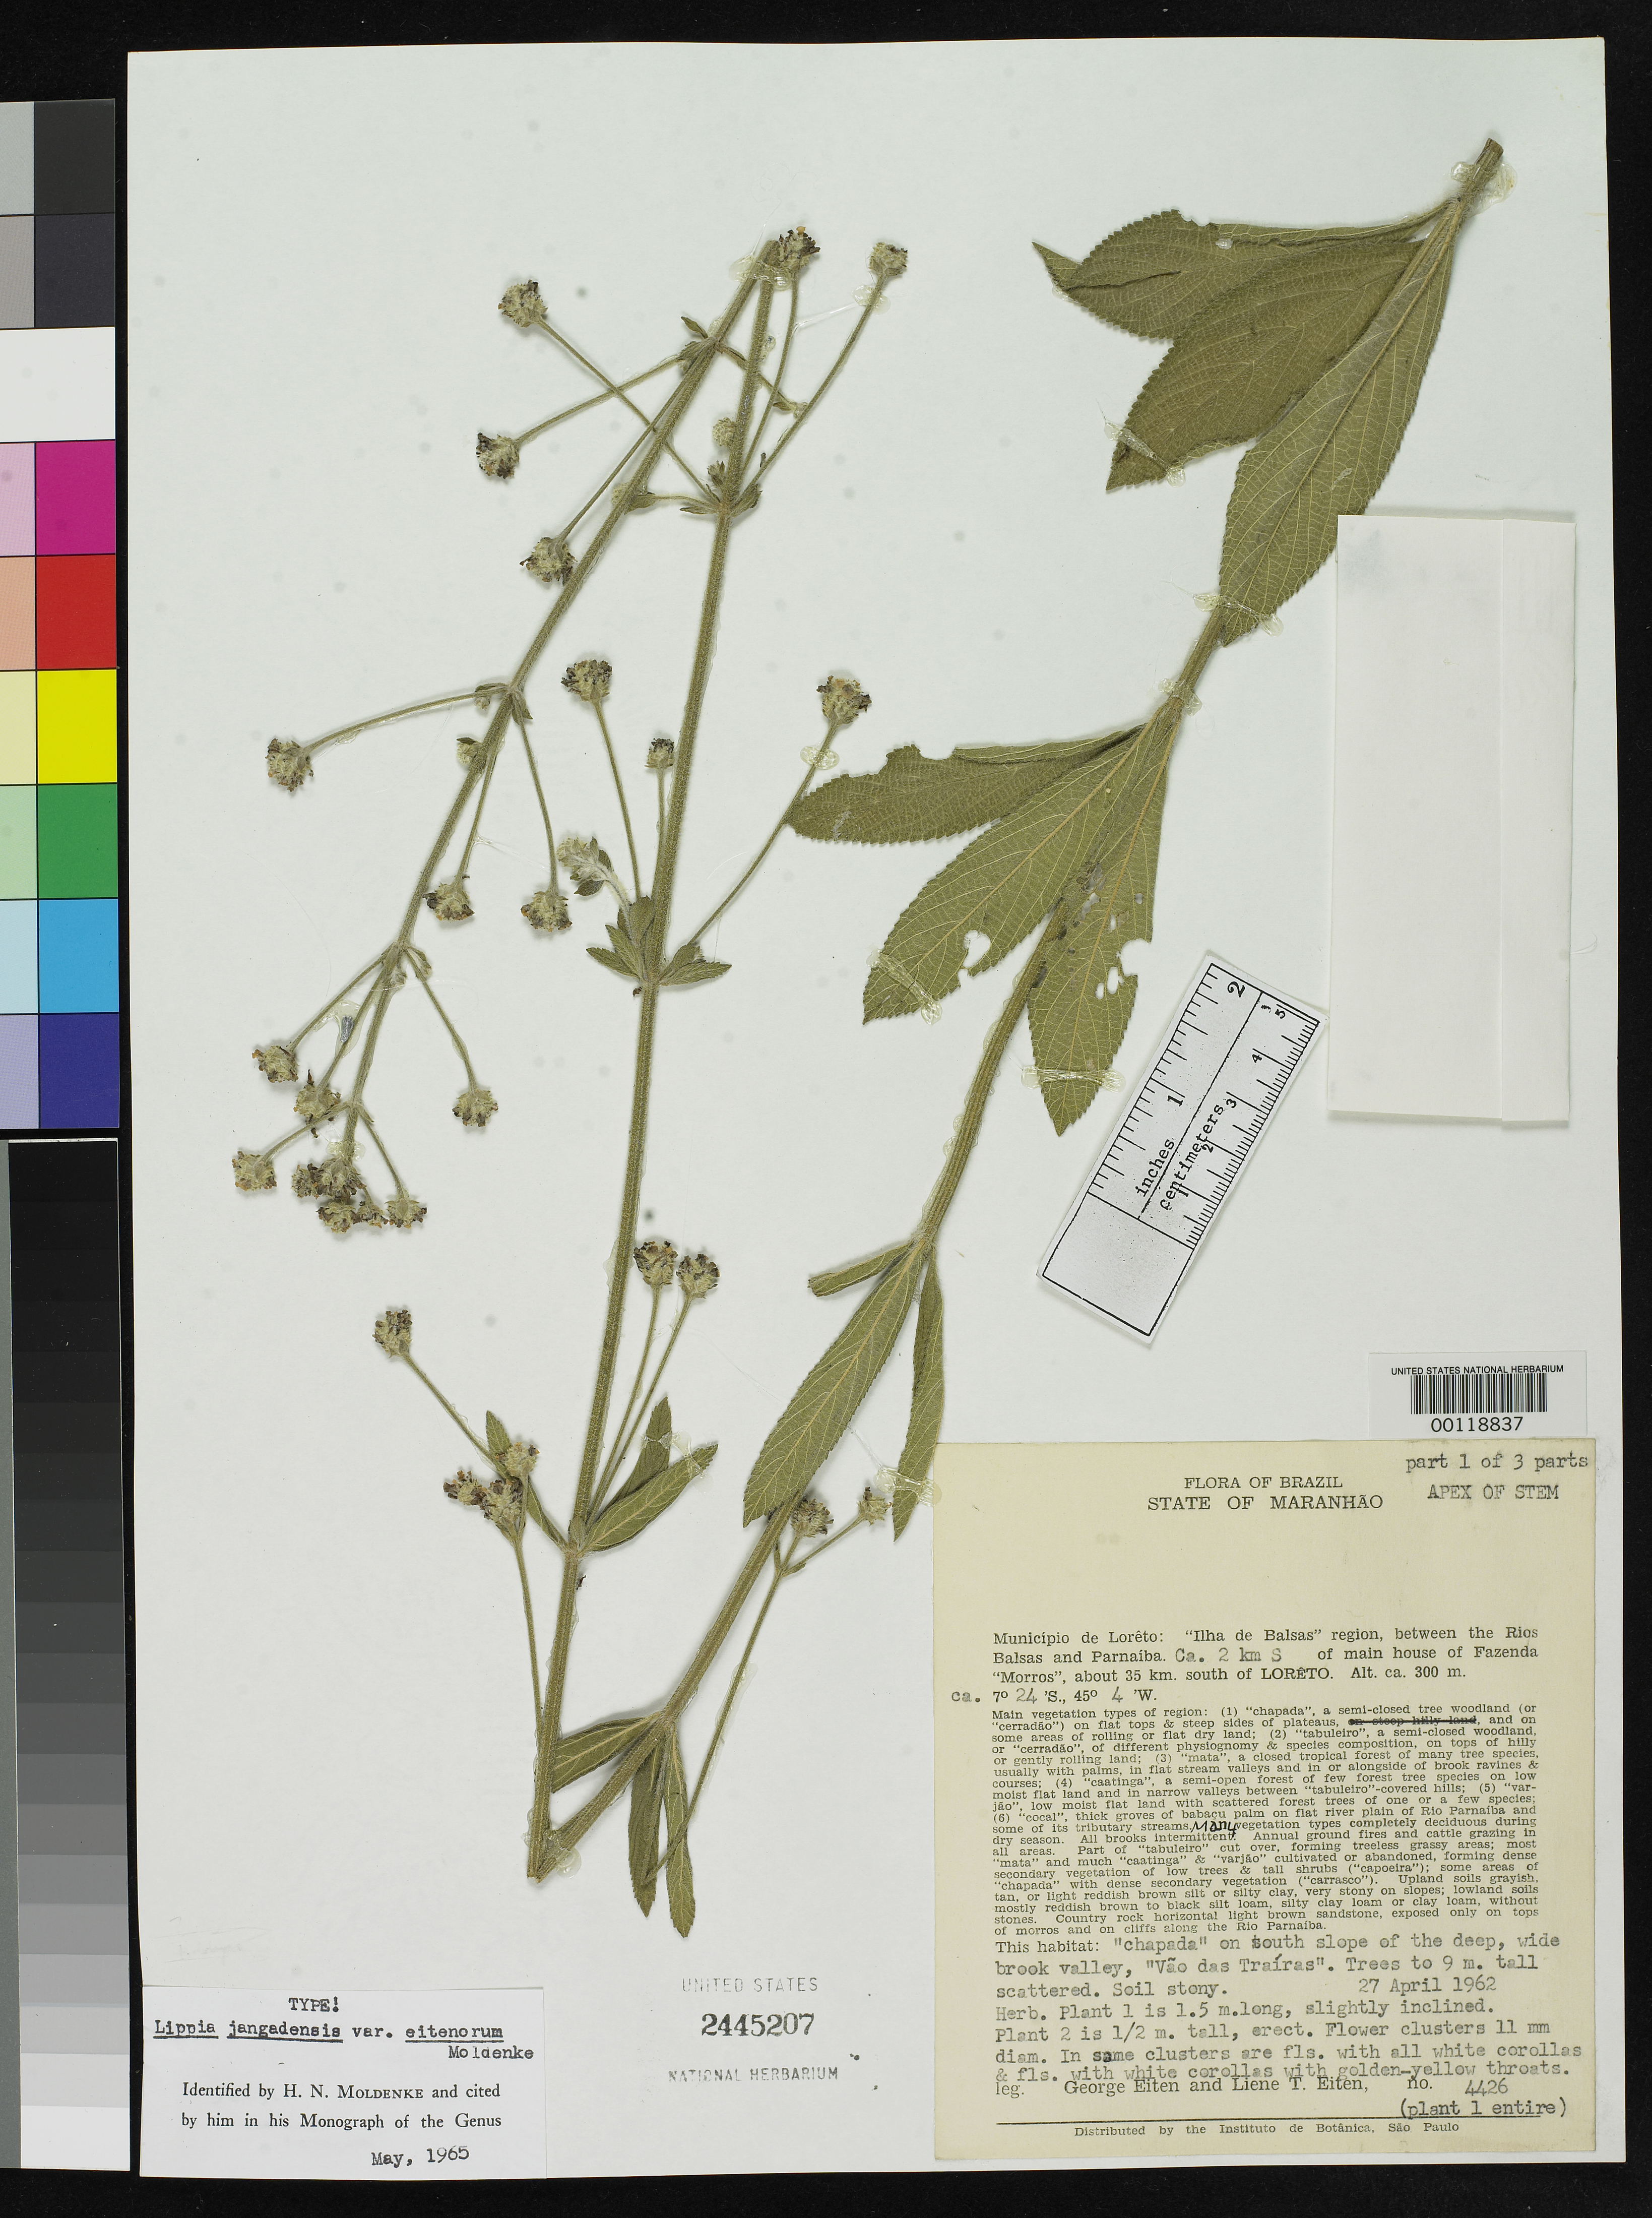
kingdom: Plantae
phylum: Tracheophyta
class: Magnoliopsida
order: Lamiales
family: Verbenaceae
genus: Lippia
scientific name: Lippia jangadensis var. eitenorum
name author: Moldenke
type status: Holotype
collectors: G. Eiten & L. T. Eiten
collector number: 4426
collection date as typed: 27 Apr 1962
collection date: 1962-04-27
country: Brazil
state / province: Maranhão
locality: Ilha de Balsas.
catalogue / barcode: US 2445207